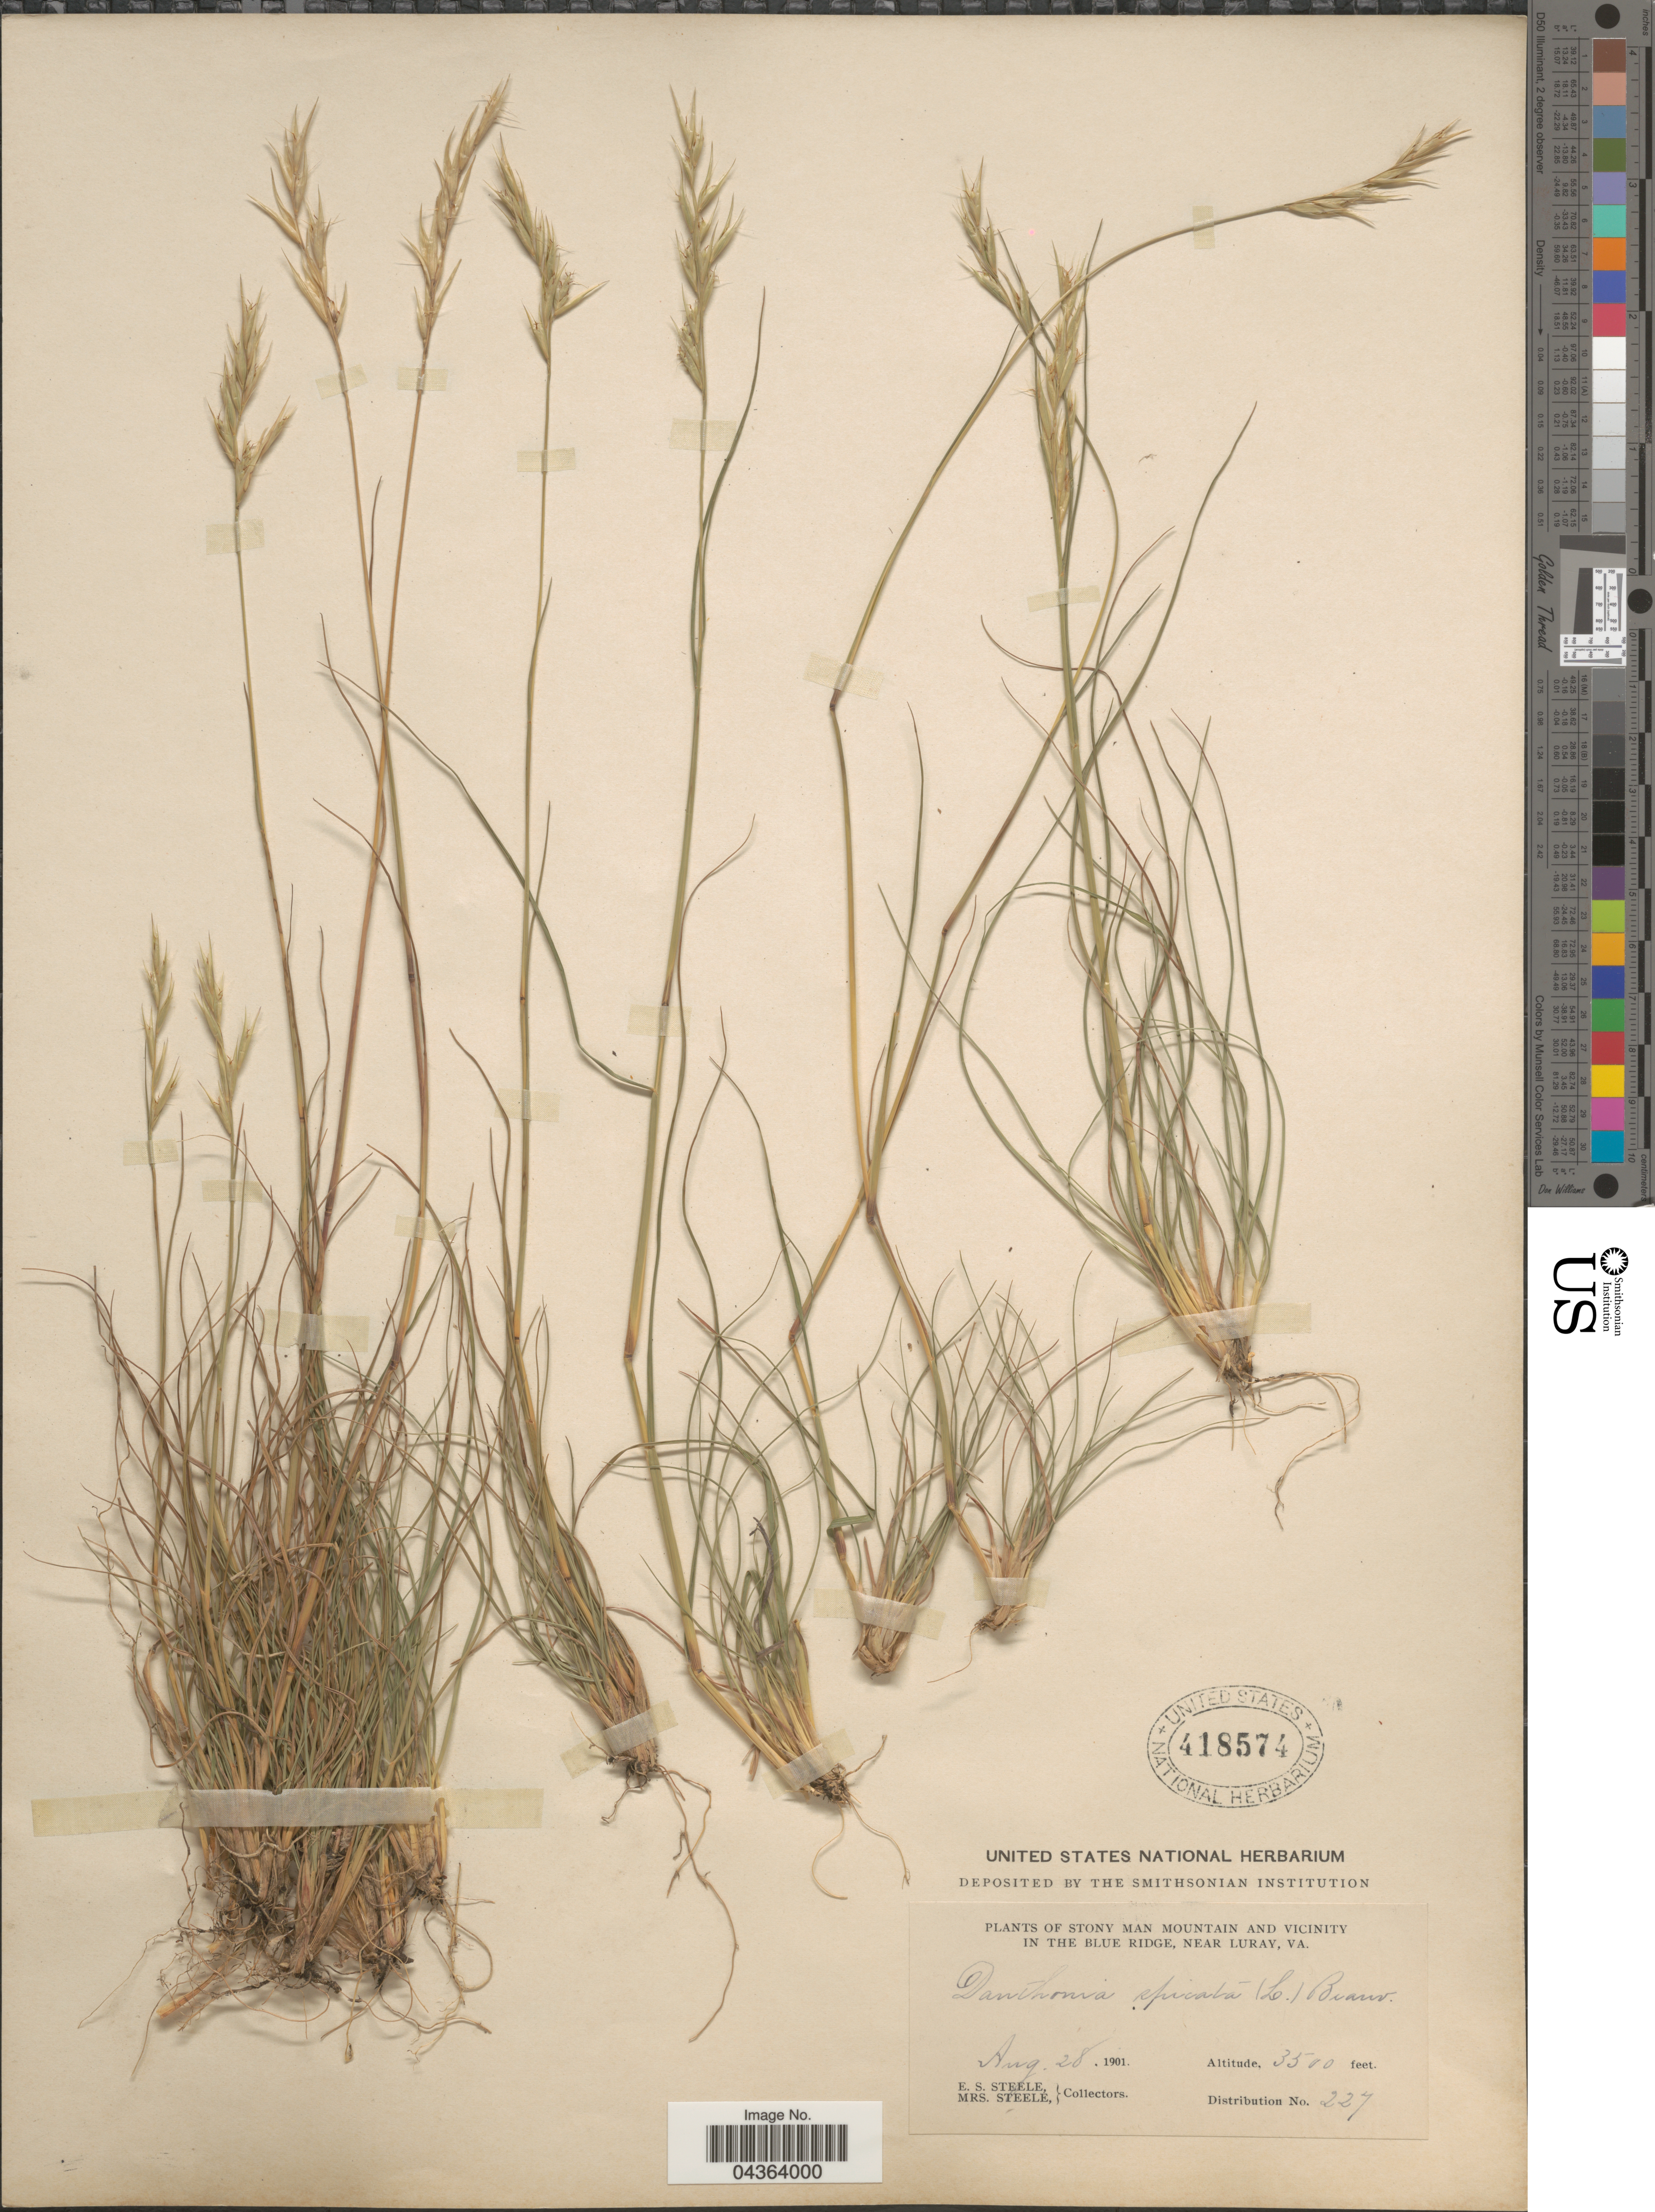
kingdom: Plantae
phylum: Tracheophyta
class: Liliopsida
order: Poales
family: Poaceae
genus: Danthonia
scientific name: Danthonia spicata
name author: (L.) P. Beauv. ex Roem. & Schult.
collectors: E. Steele & Mrs. E. S. Steele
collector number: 227?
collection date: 1901-08-28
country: United States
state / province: Virginia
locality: Stony Man Mountain and vicinity in the Blue Ridge, near Luray.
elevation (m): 1067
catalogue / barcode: US 418574